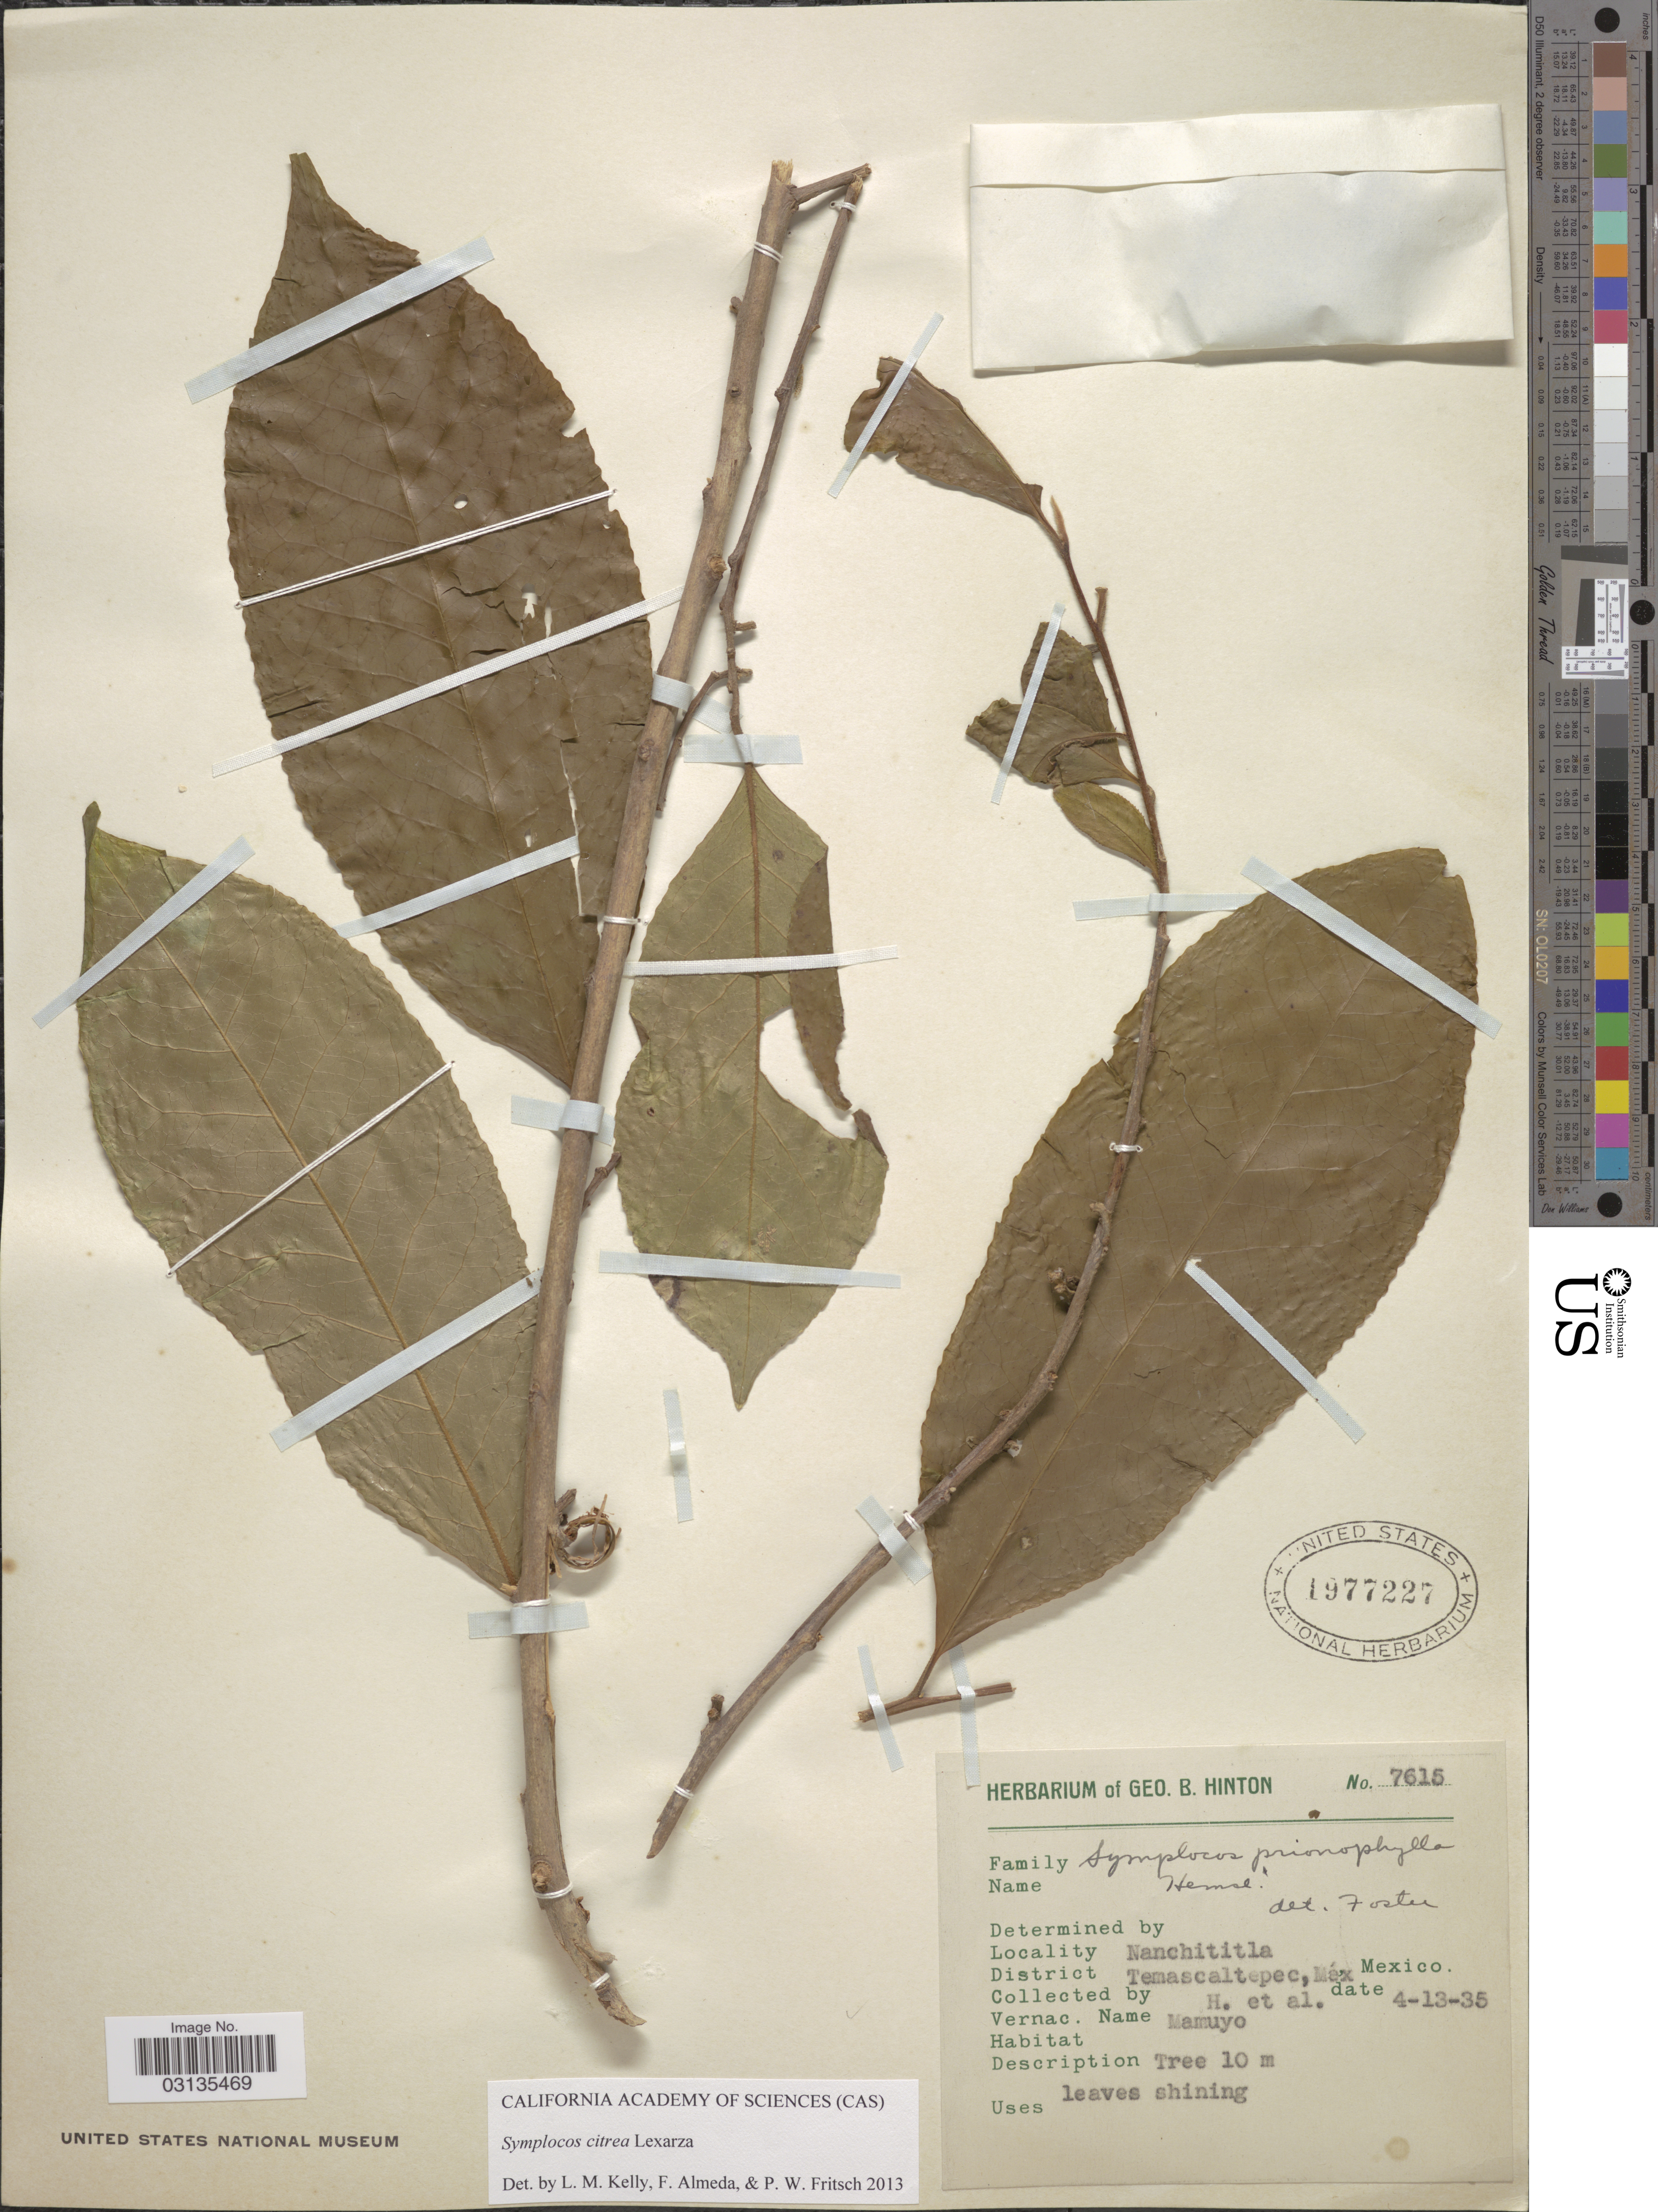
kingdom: Plantae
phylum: Tracheophyta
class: Magnoliopsida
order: Ericales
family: Symplocaceae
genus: Symplocos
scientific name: Symplocos citrea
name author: Lex.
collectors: G. B. Hinton & et al.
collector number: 7615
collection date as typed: Transcribed d/m/y: 13/4/35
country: Mexico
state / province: México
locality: Nanchititla; District Temascaltepec, Méx.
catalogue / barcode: US 1977227